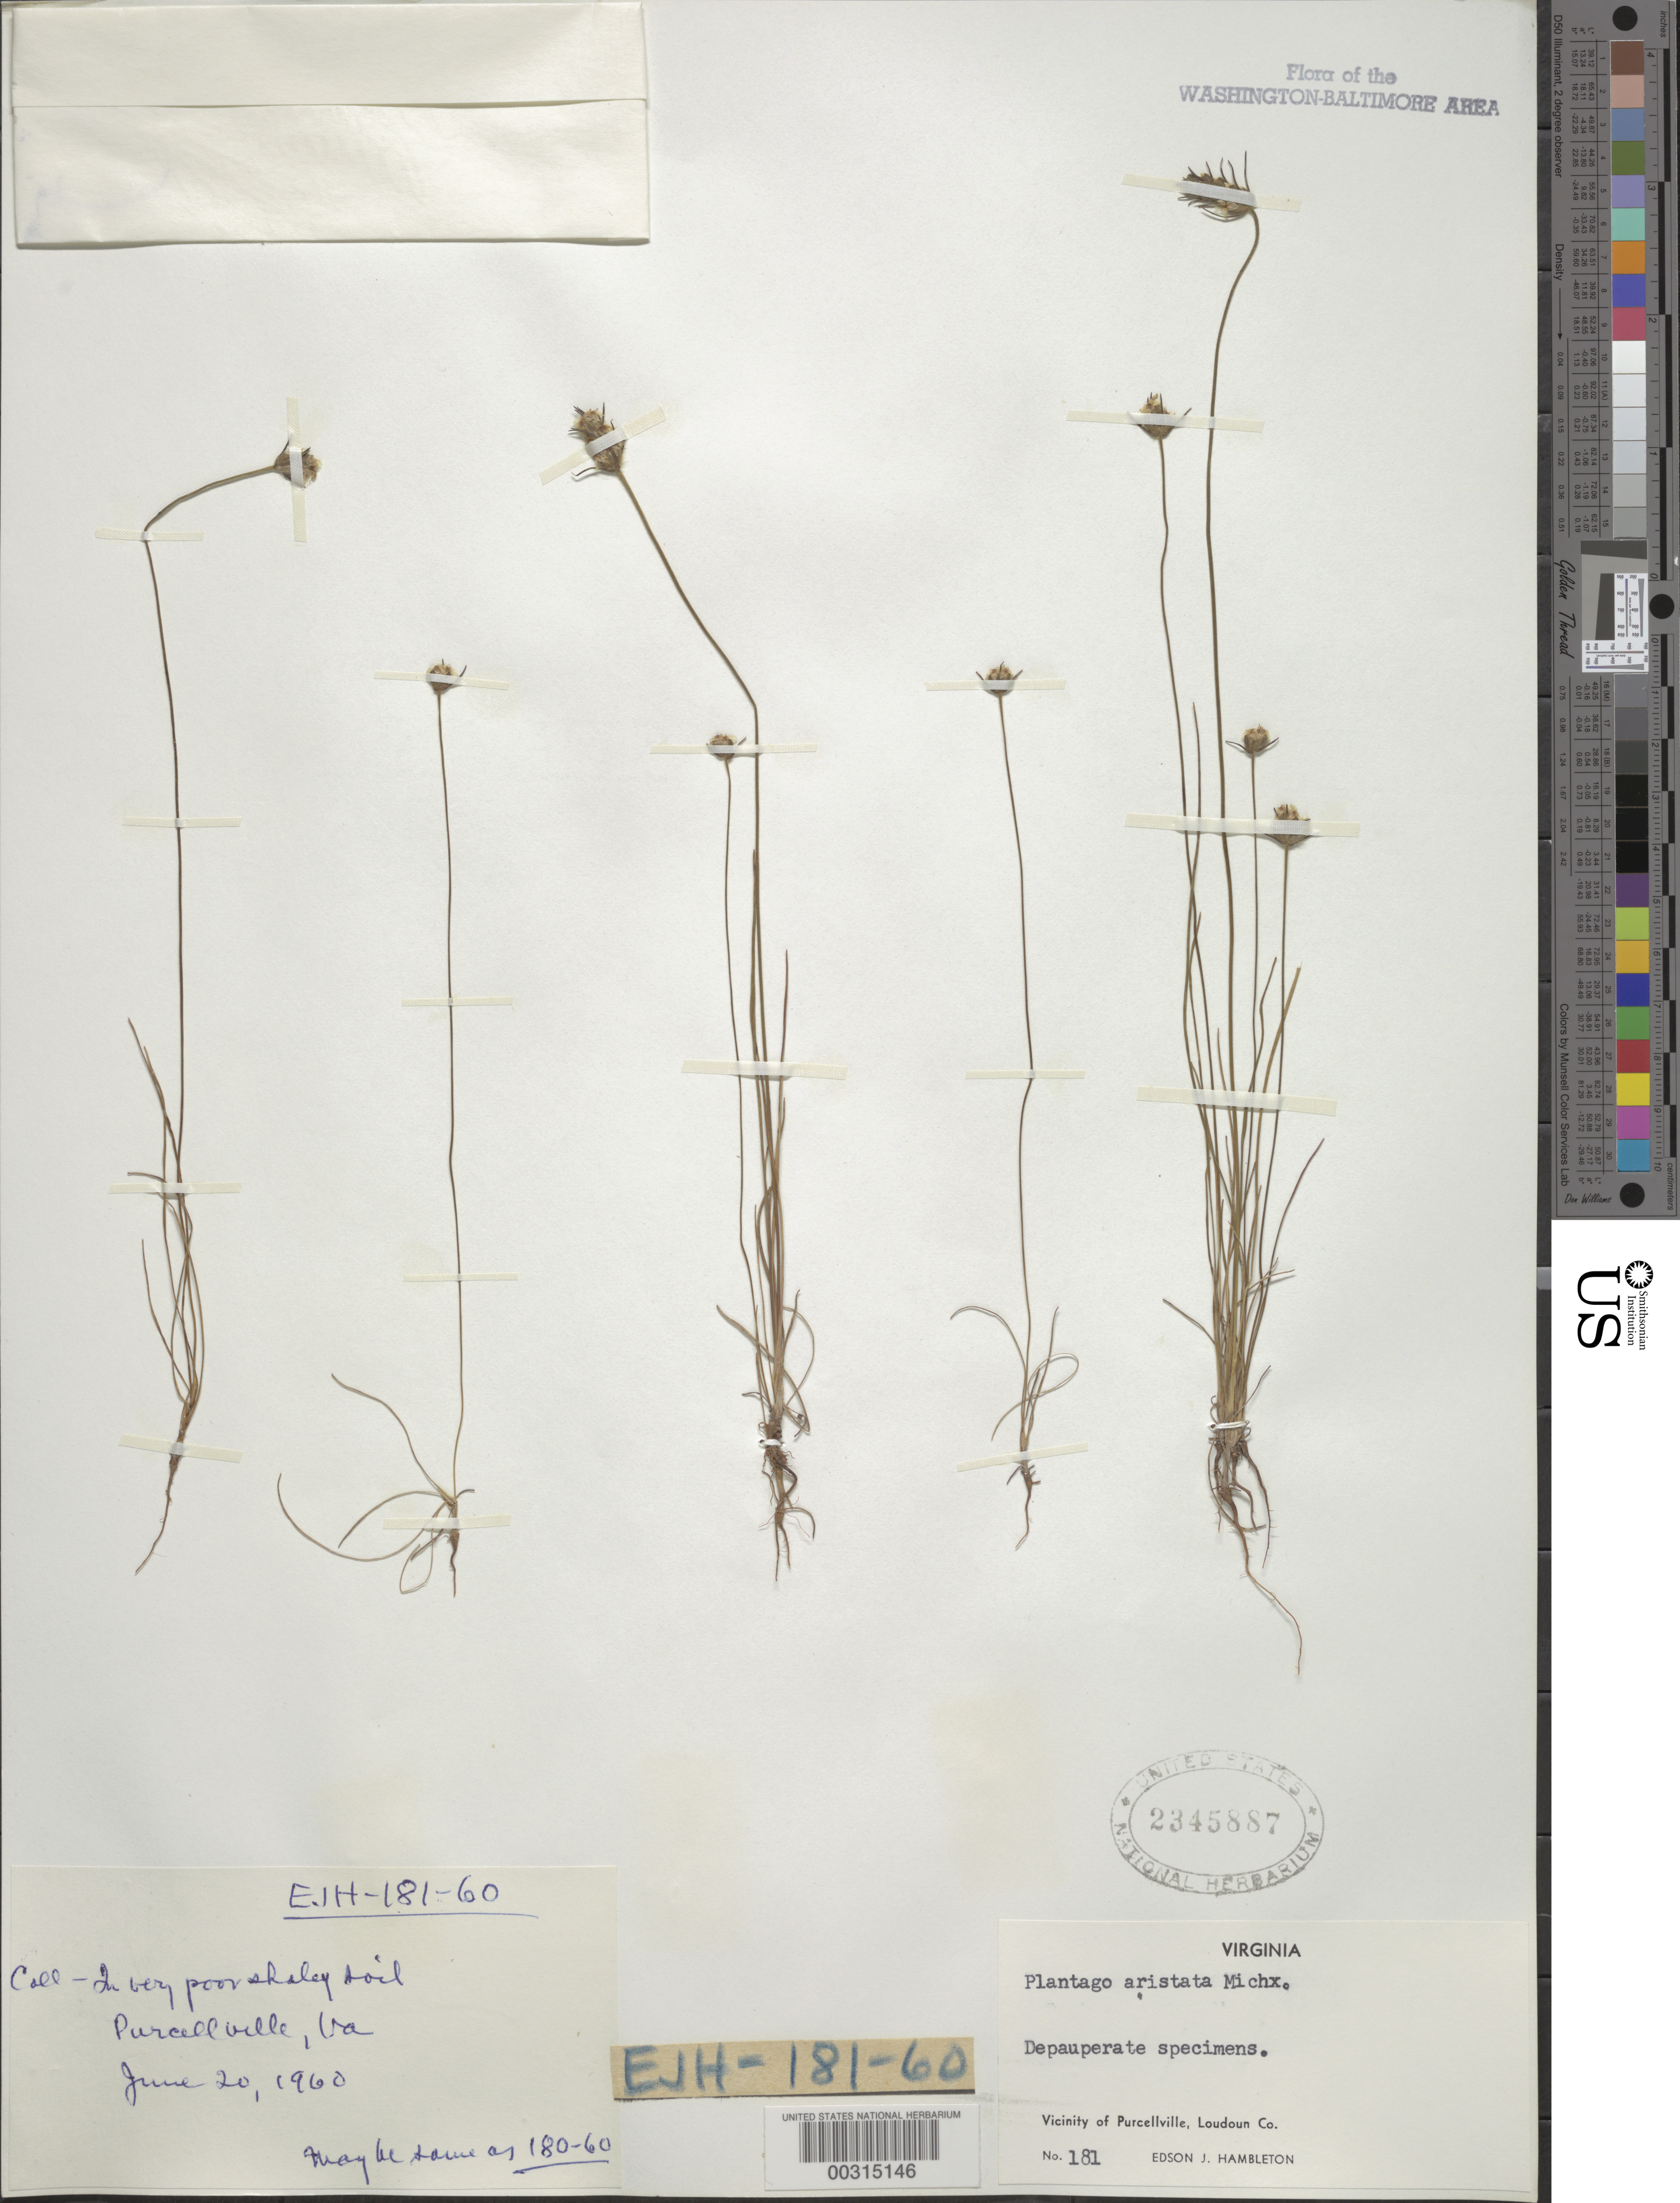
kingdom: Plantae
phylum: Tracheophyta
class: Magnoliopsida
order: Lamiales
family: Plantaginaceae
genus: Plantago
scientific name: Plantago aristata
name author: Michx.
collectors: E. Hambleton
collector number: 181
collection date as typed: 20 Jun 1960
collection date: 1960-06-20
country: United States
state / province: Virginia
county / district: Loudoun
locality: Purcellville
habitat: In very poor shaley soil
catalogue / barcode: US 2345887